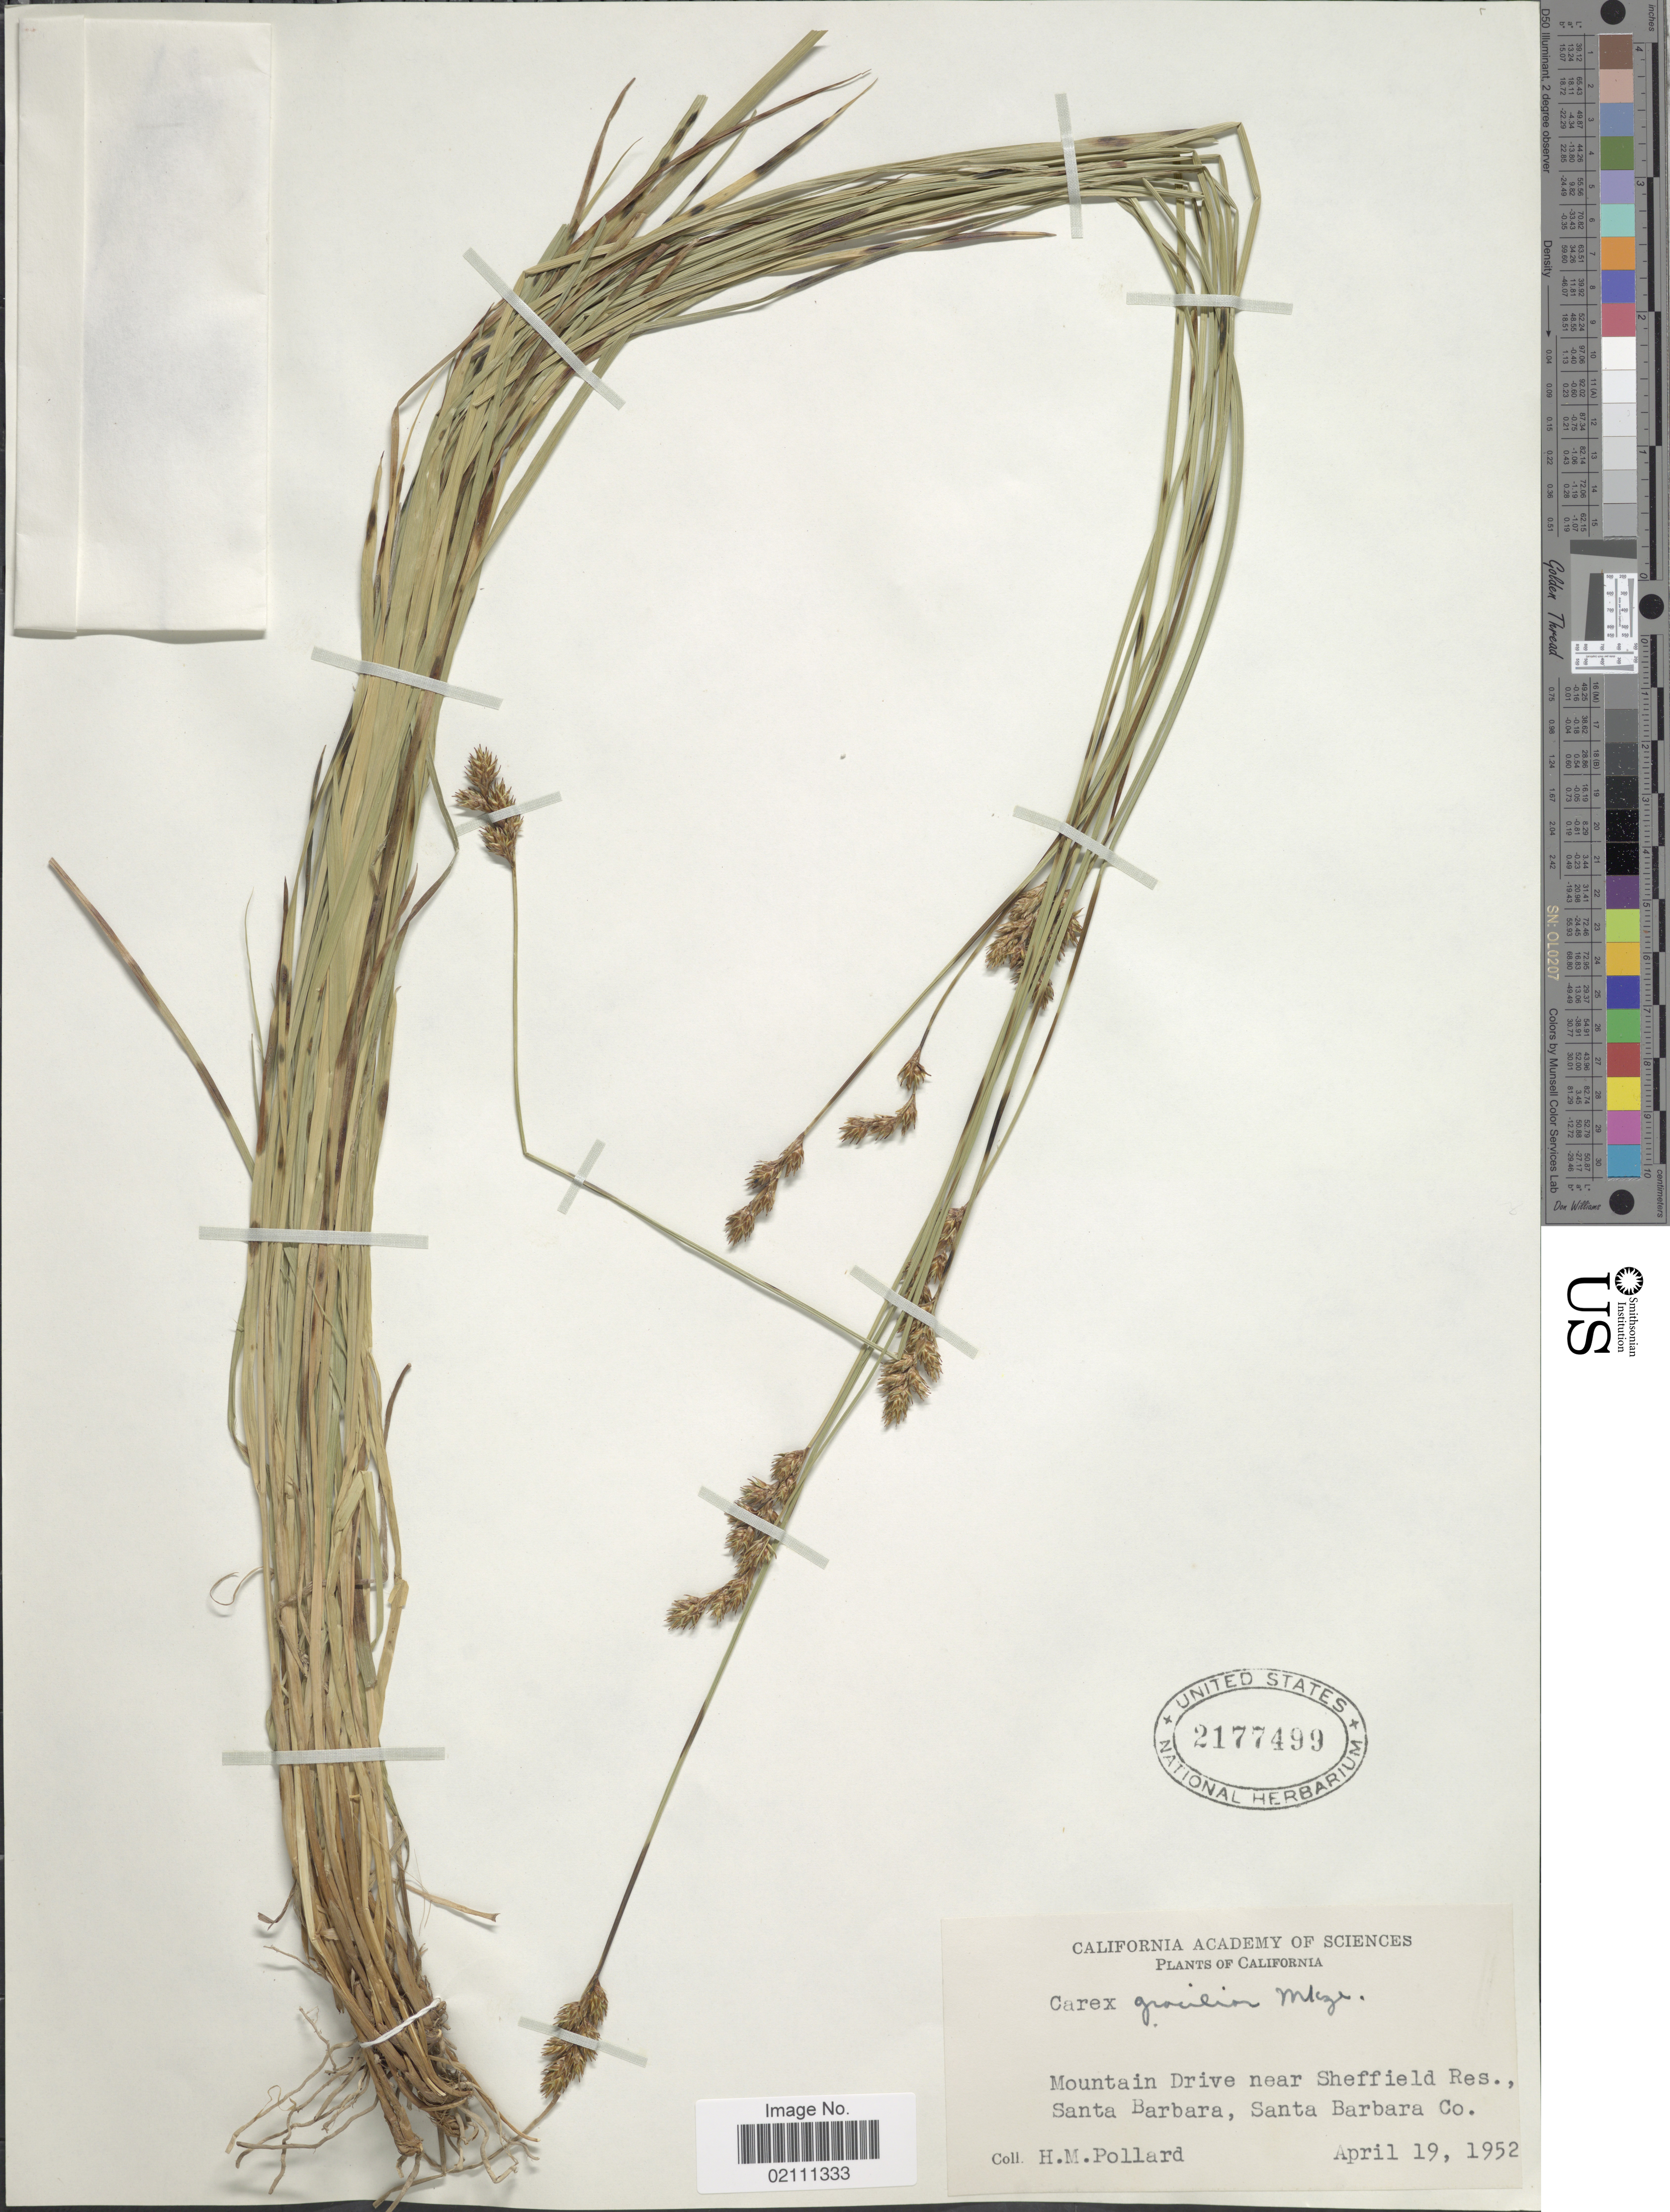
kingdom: Plantae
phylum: Tracheophyta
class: Liliopsida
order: Poales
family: Cyperaceae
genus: Carex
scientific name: Carex gracilior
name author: Mack.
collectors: H. M. Pollard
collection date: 1952-04-19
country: United States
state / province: California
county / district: Santa Barbara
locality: Mountain Drive near Sheffield Res., Santa Barbara, Santa Barbara Co.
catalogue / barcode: US 2177499